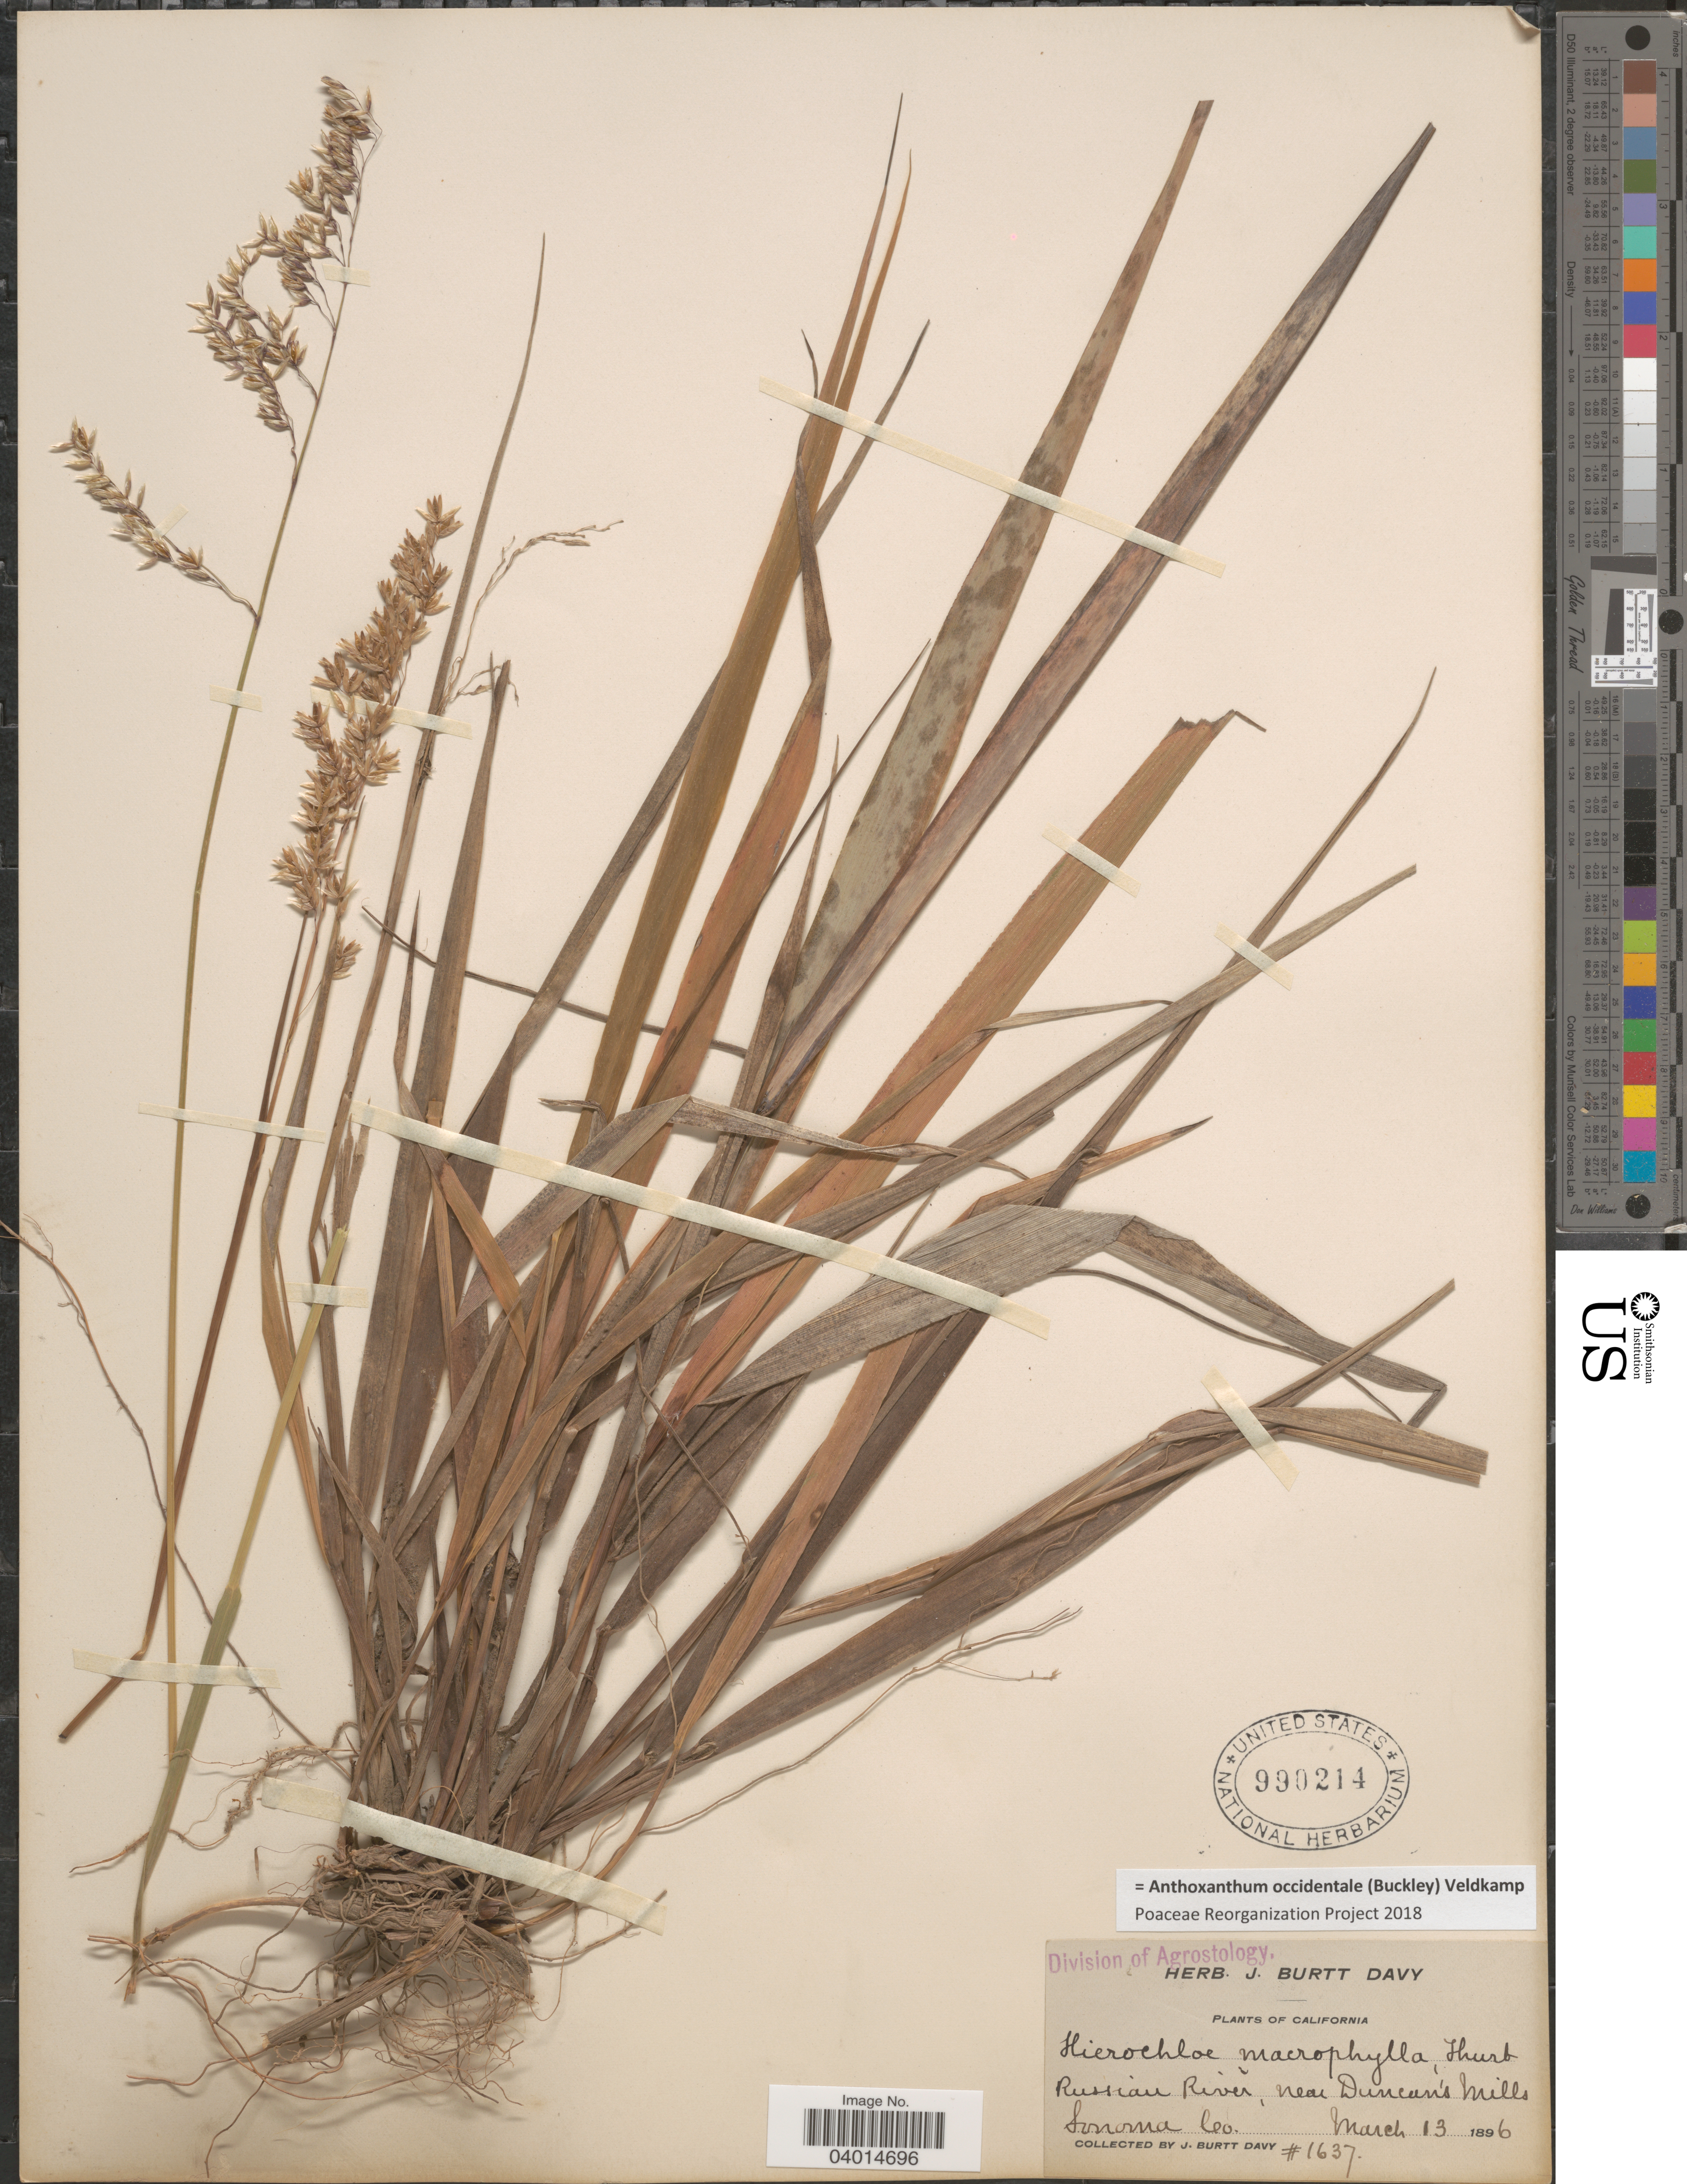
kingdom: Plantae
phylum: Tracheophyta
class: Liliopsida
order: Poales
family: Poaceae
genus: Anthoxanthum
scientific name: Anthoxanthum occidentale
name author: (Buckley) Veldkamp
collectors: J. Burtt Davy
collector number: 1637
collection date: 1896-03-13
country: United States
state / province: California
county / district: Sonoma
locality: Russian River, near Duncan's Mills. Sonoma Co.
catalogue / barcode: US 990214